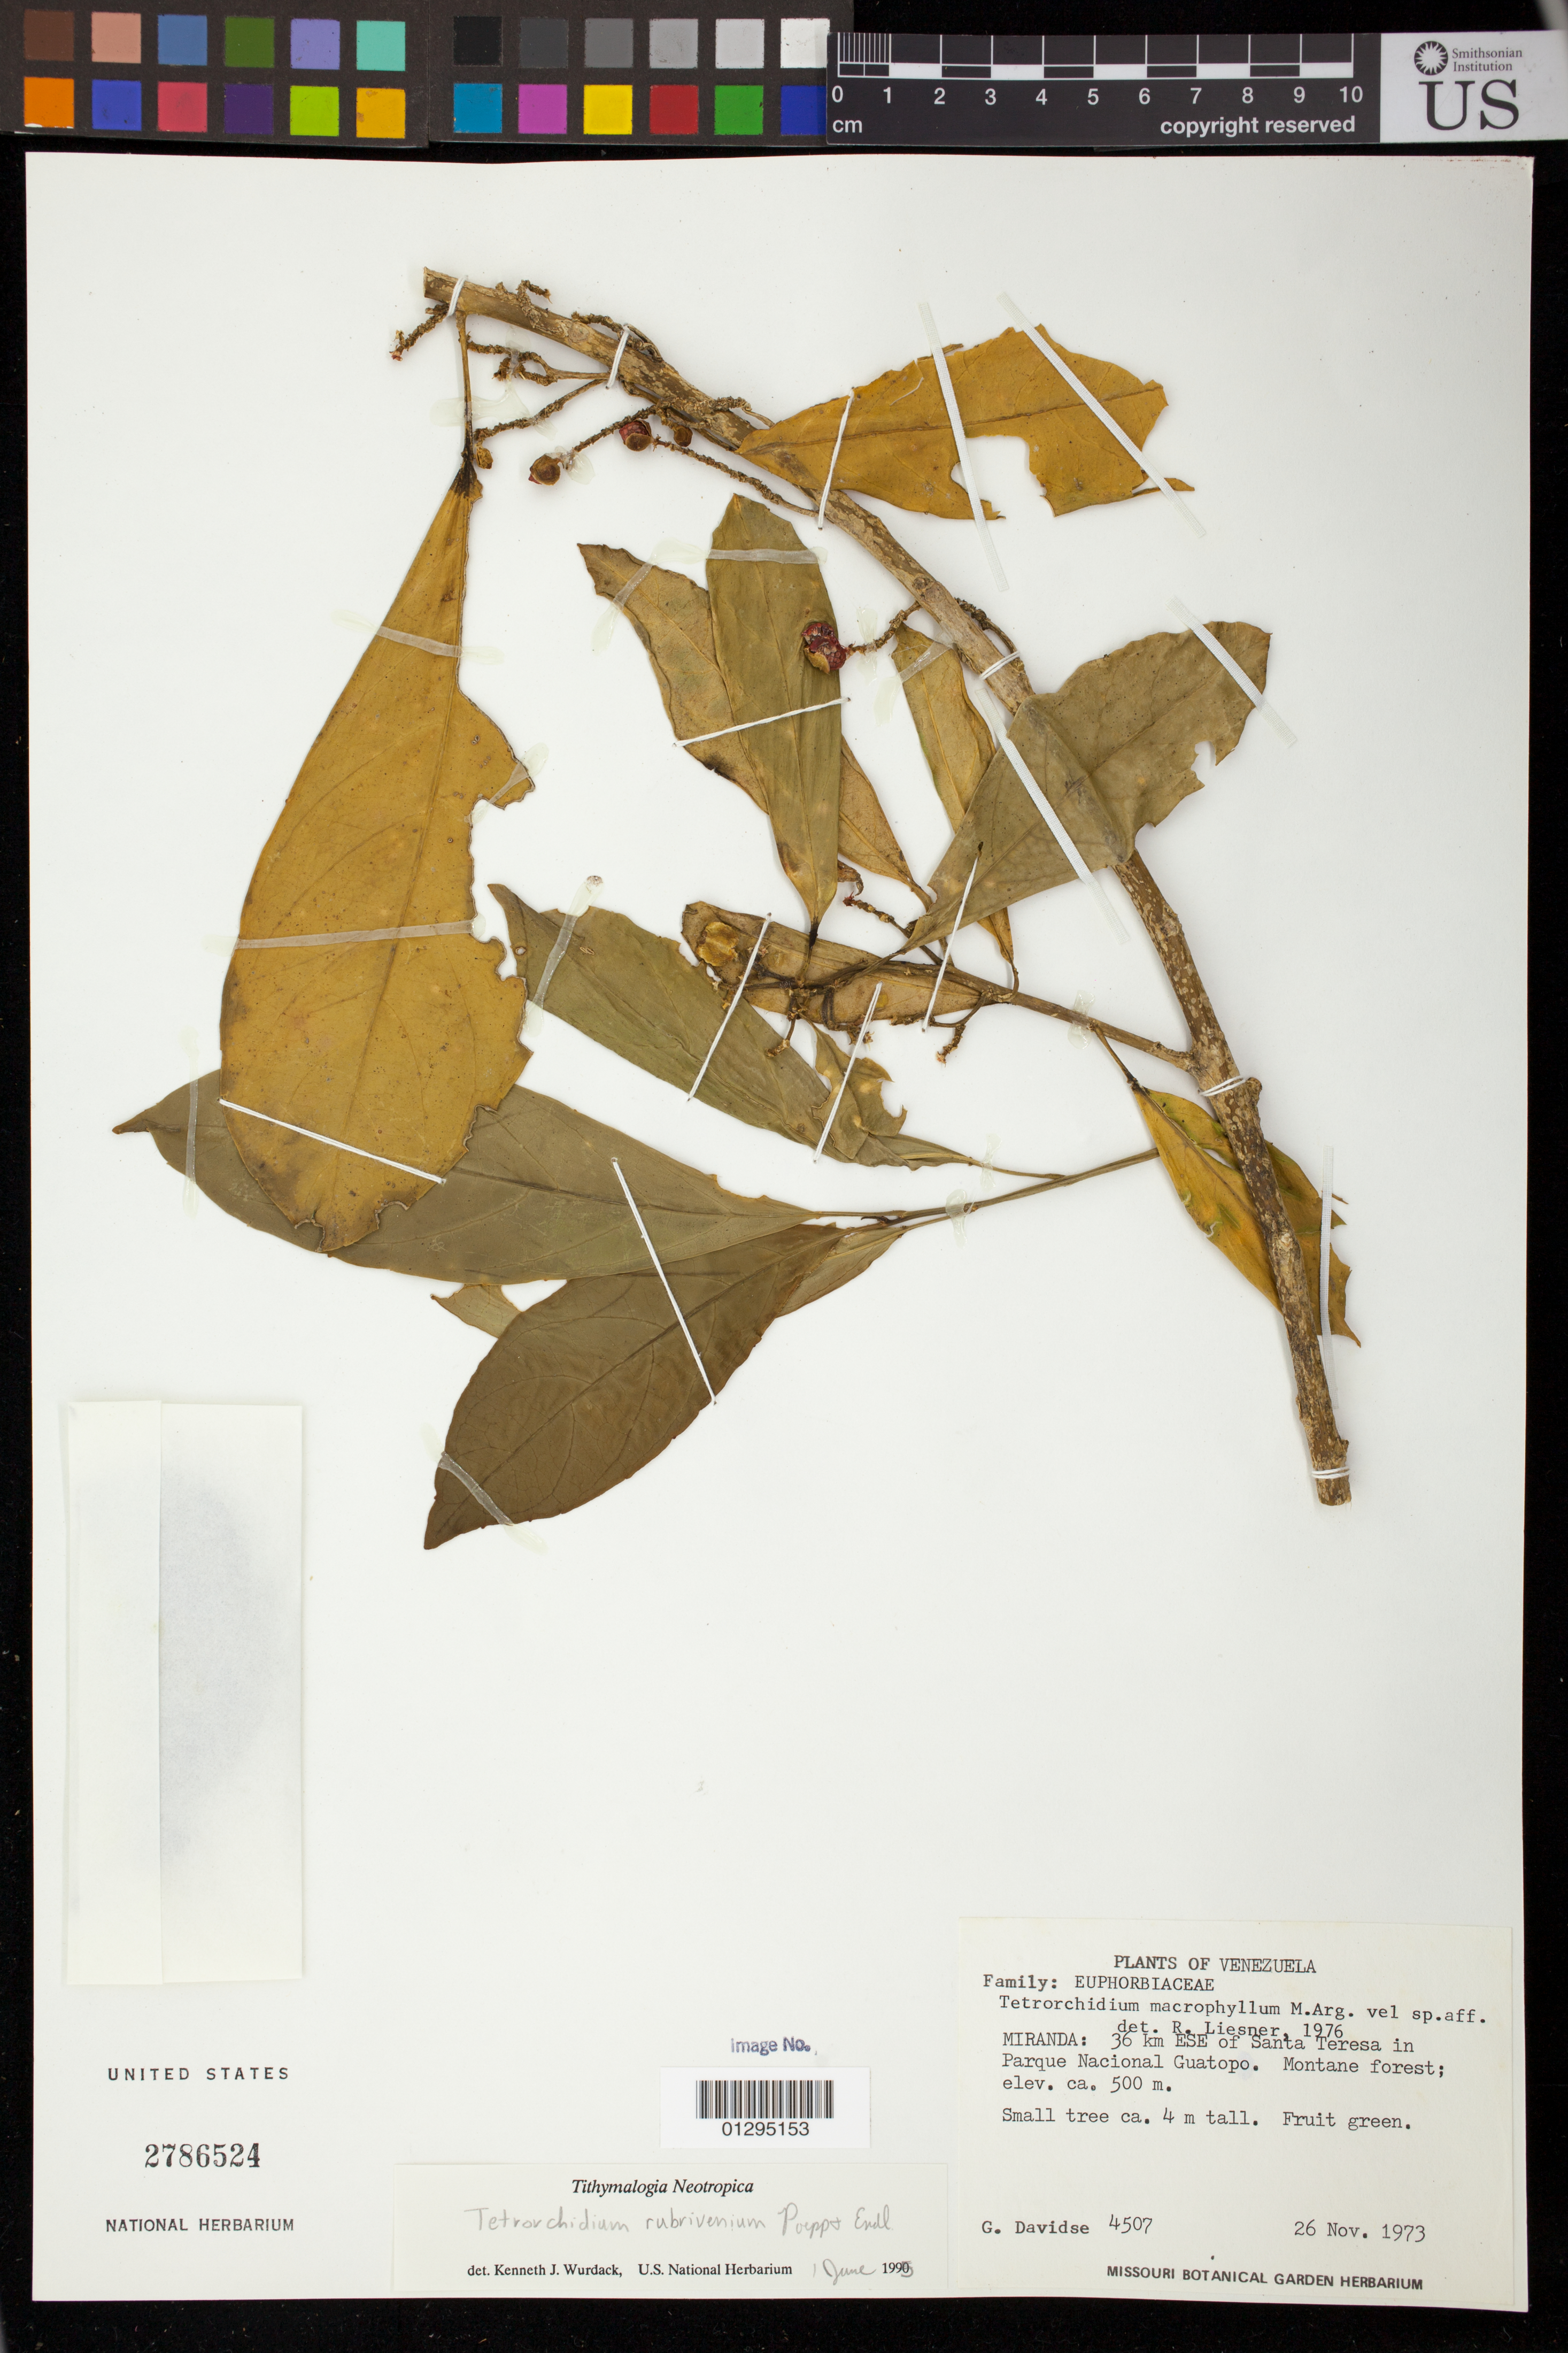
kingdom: Plantae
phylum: Tracheophyta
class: Magnoliopsida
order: Malpighiales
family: Euphorbiaceae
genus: Tetrorchidium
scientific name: Tetrorchidium rubrivenium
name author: Poepp.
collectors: G. Davidse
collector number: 4507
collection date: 1973-11-26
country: Venezuela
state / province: Miranda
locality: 36 km ESE of Santa Teresa in Parque Nacional Guatopo.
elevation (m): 500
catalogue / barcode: US 2786524